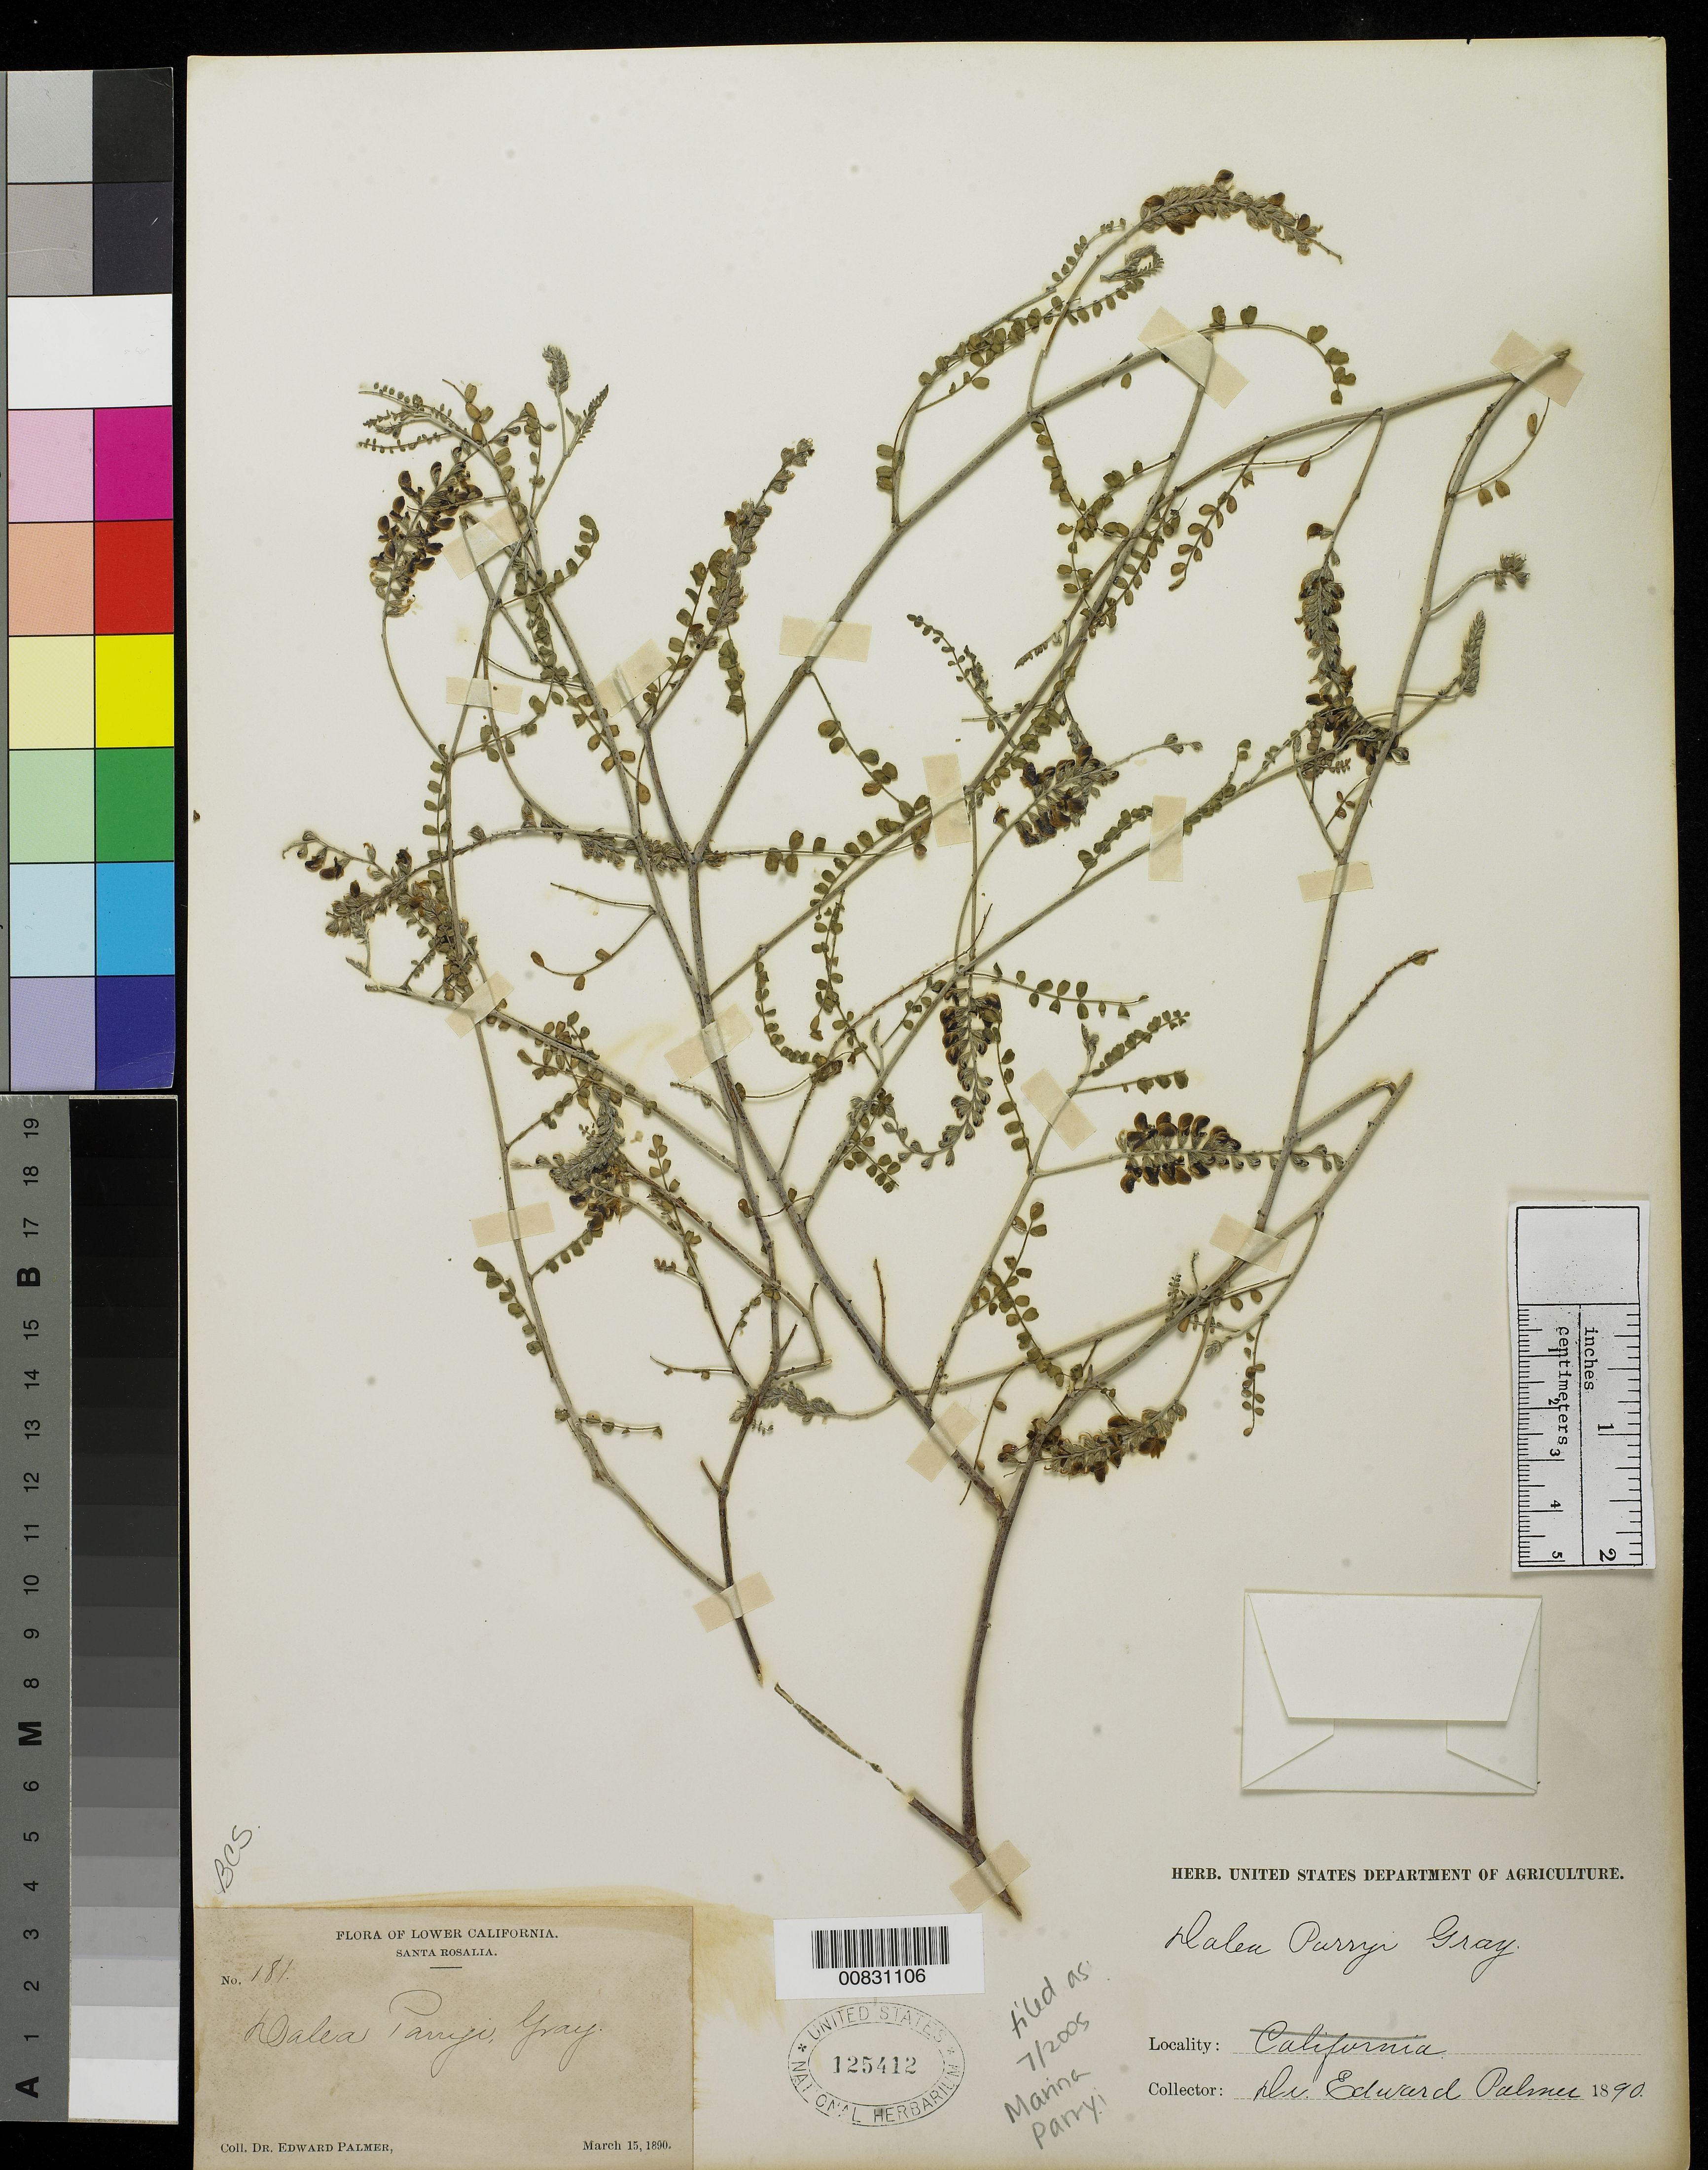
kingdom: Plantae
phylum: Tracheophyta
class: Magnoliopsida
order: Fabales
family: Fabaceae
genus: Marina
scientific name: Marina parryi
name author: (Torr. & A. Gray) Barneby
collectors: E. Palmer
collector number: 181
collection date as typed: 15 Mar 1890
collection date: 1890-03-15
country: Mexico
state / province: Baja California Sur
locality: Santa Rosalia, Baja California Sur.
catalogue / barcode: US 125412